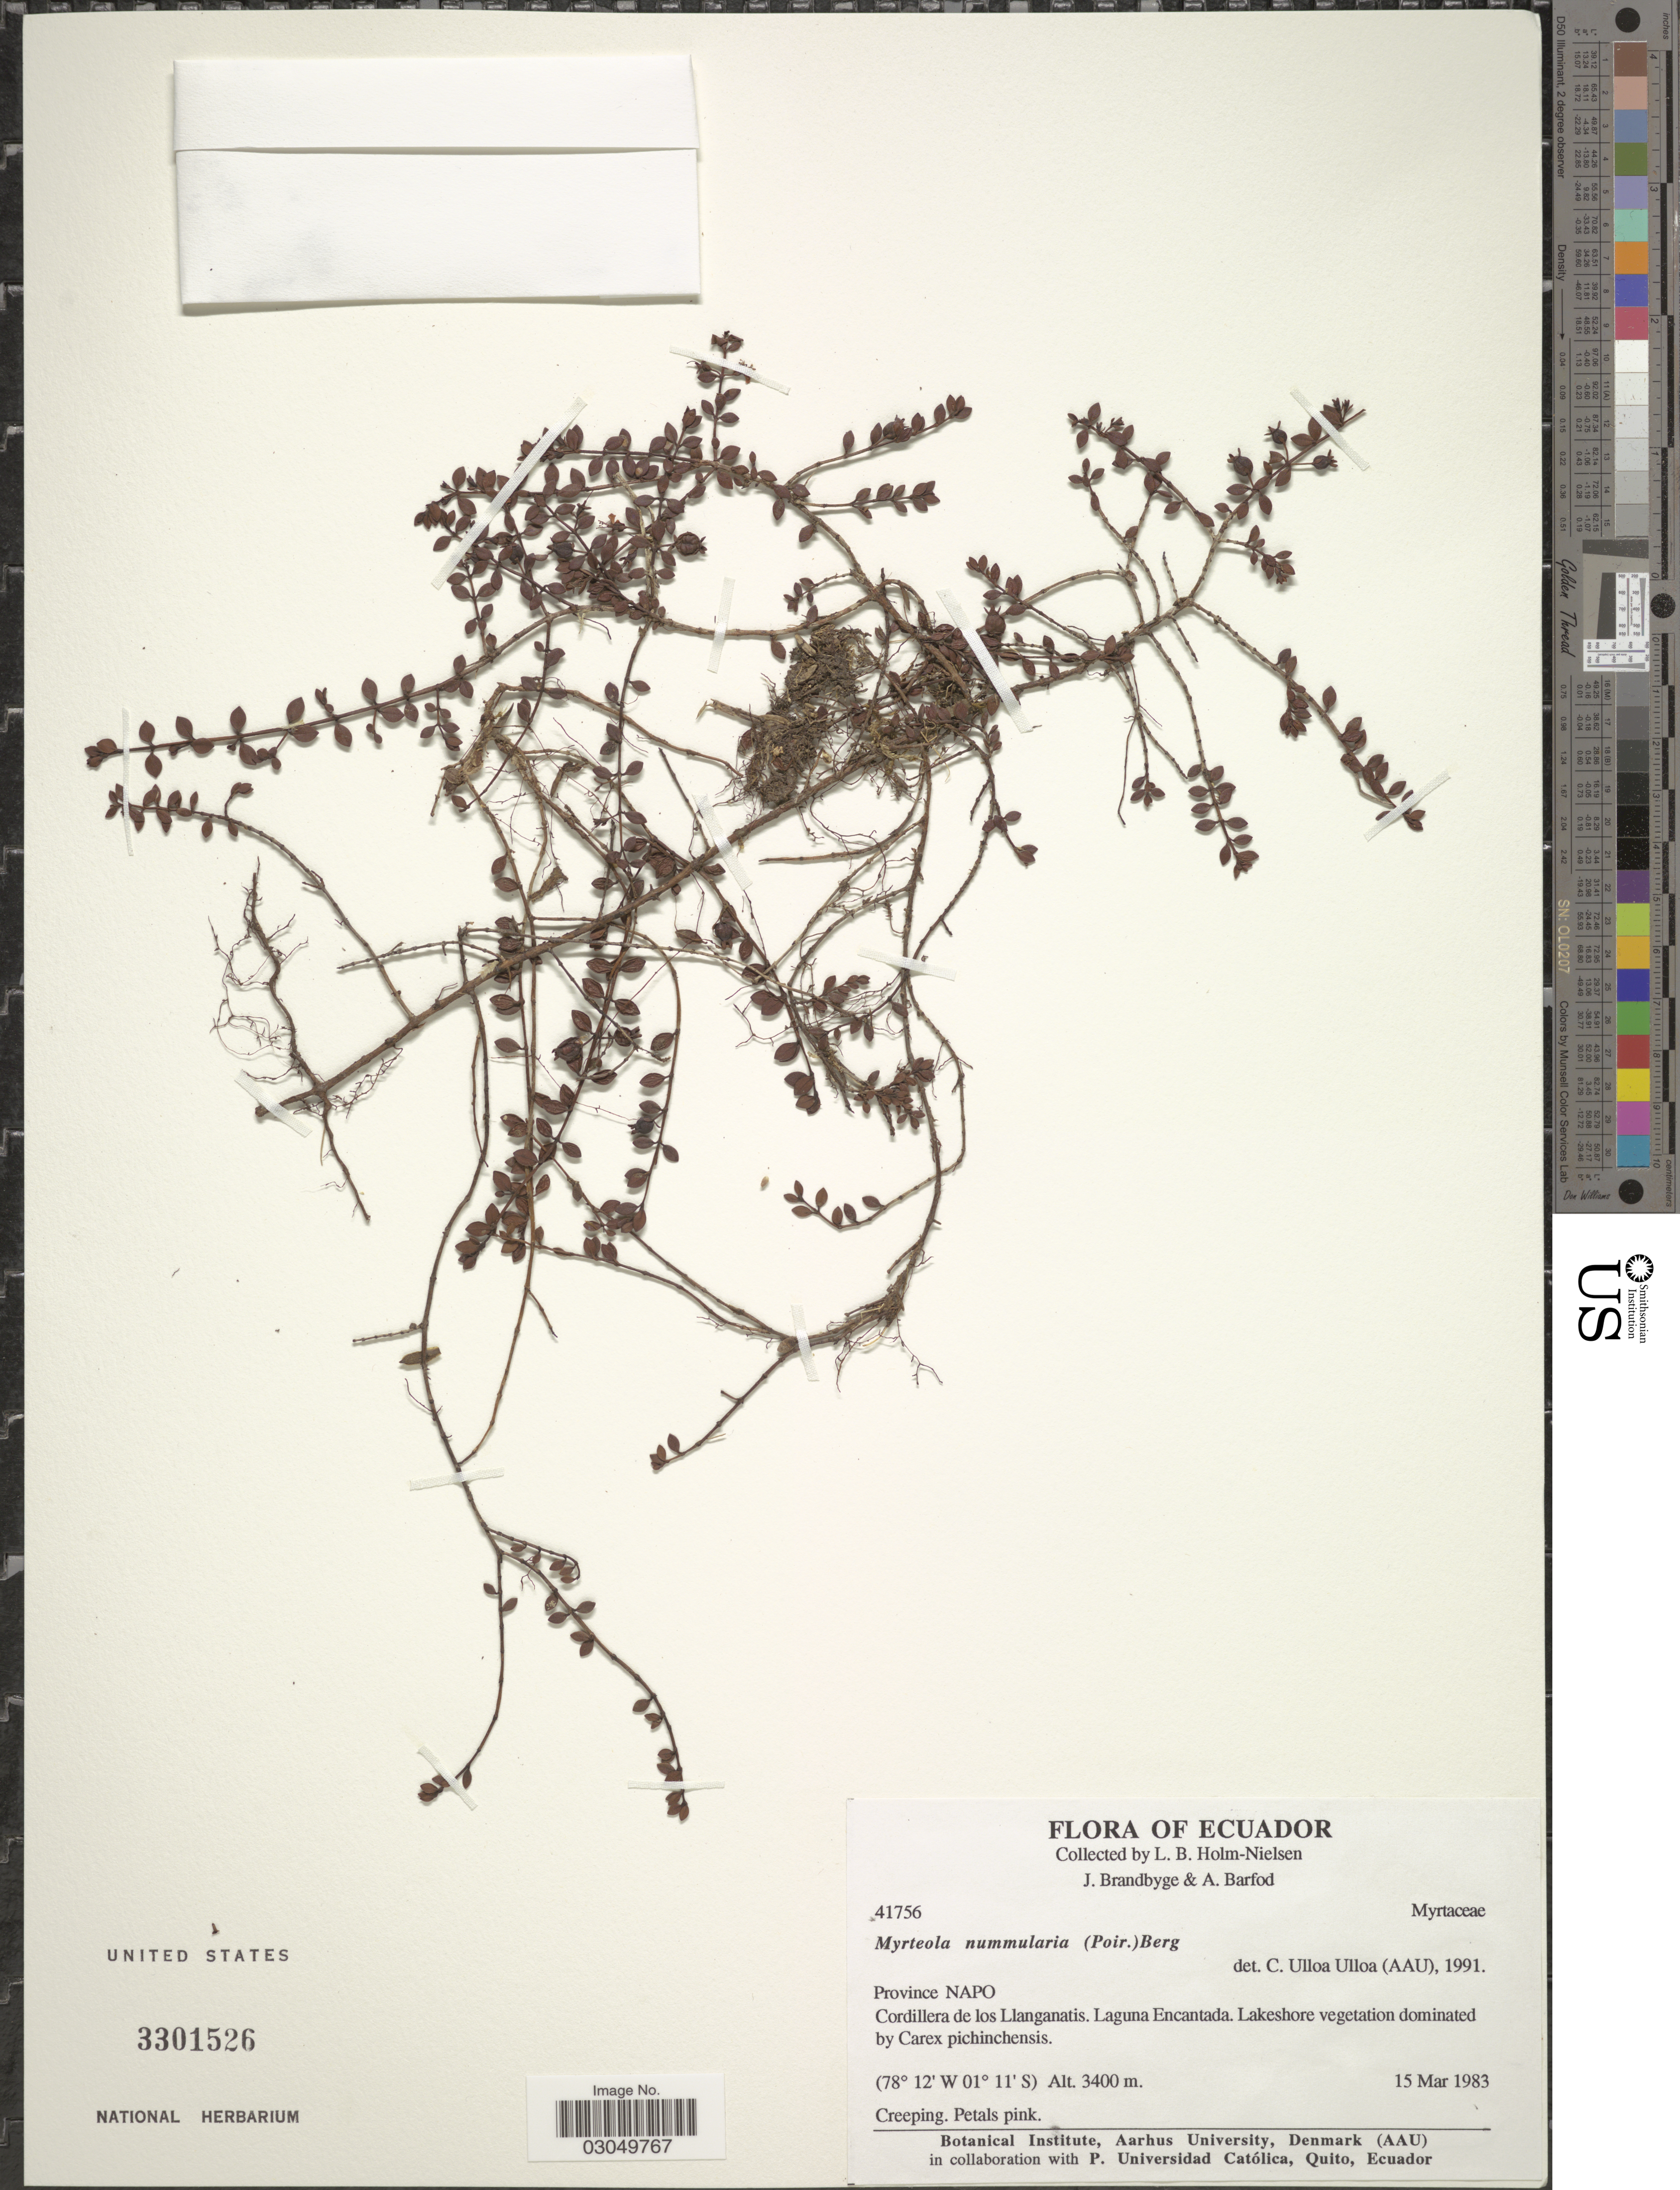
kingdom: Plantae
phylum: Tracheophyta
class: Magnoliopsida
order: Myrtales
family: Myrtaceae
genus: Myrteola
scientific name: Myrteola nummularia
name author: (Lam.) O. Berg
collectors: L. B. Holm-Nielsen, J. Brandbyge & A. Barfod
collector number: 41756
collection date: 1983-03-15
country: Ecuador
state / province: Napo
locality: Cordillera de los Llanganatis. Laguna Encantada.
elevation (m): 3400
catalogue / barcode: US 3301526